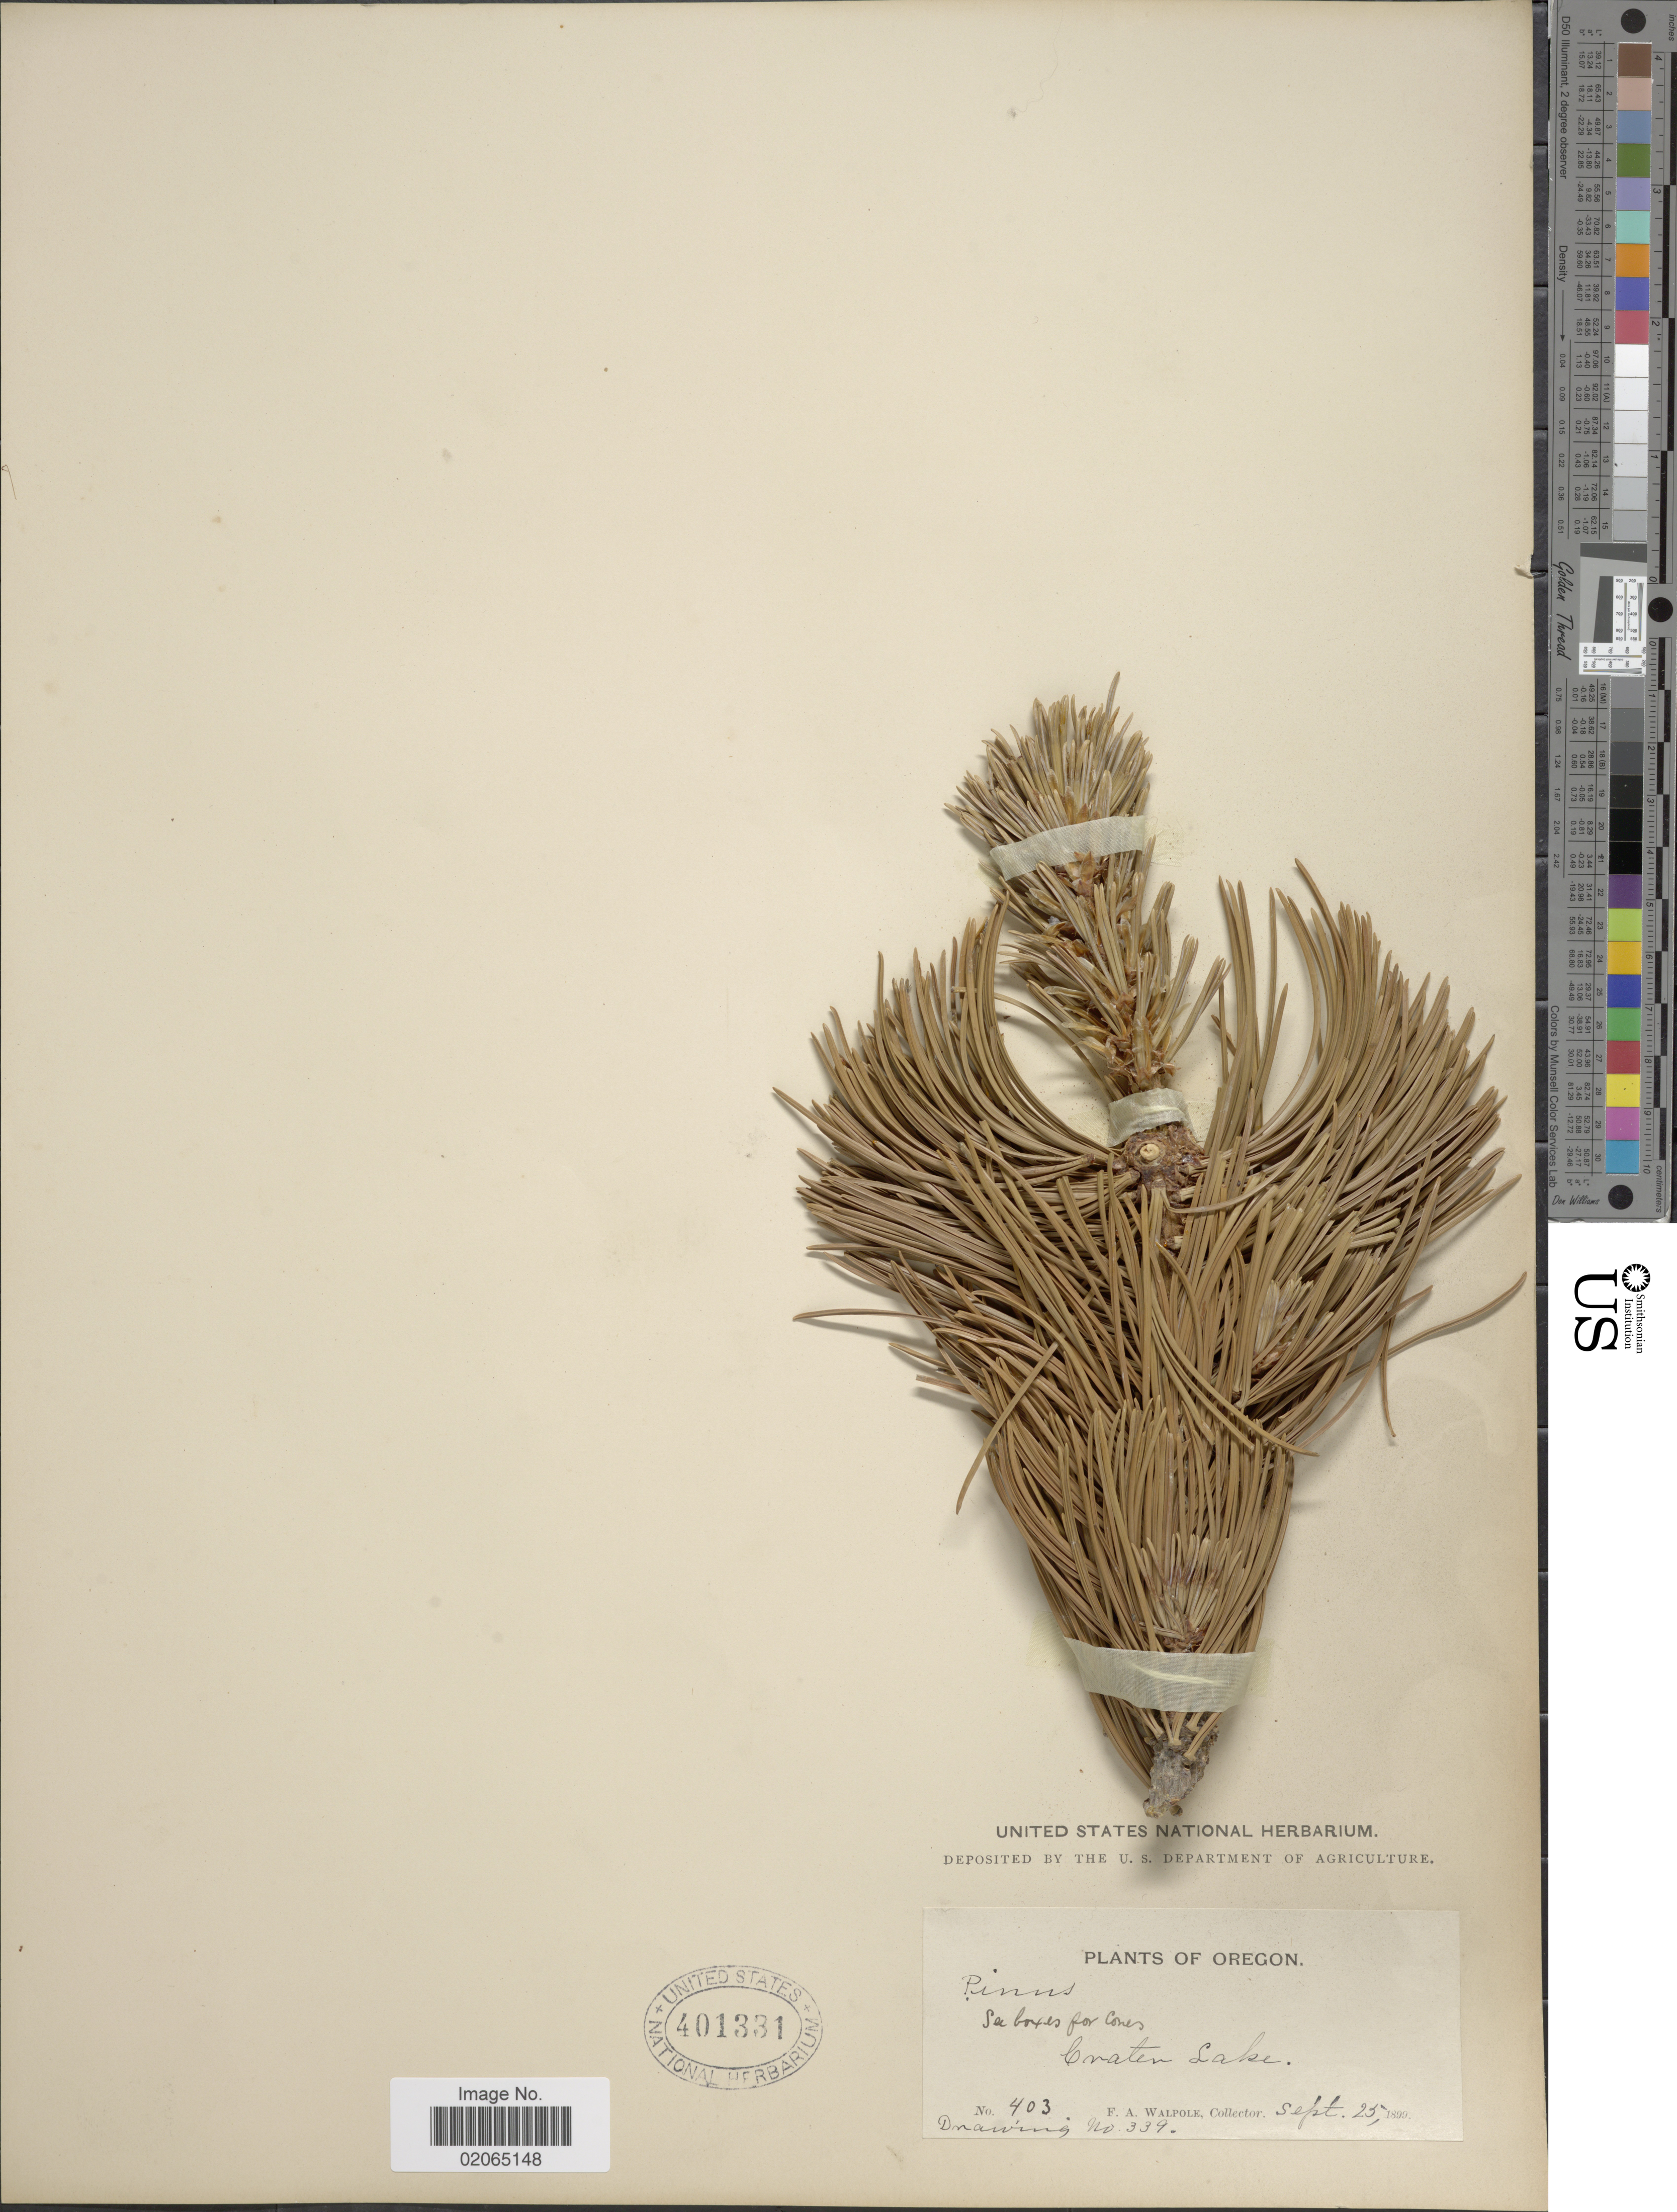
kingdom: Plantae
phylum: Tracheophyta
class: Pinopsida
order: Pinales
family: Pinaceae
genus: Pinus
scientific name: Pinus sp.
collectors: F. Walpole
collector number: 403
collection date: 1899-09-25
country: United States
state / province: Oregon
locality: Crater Lake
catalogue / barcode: US 401331